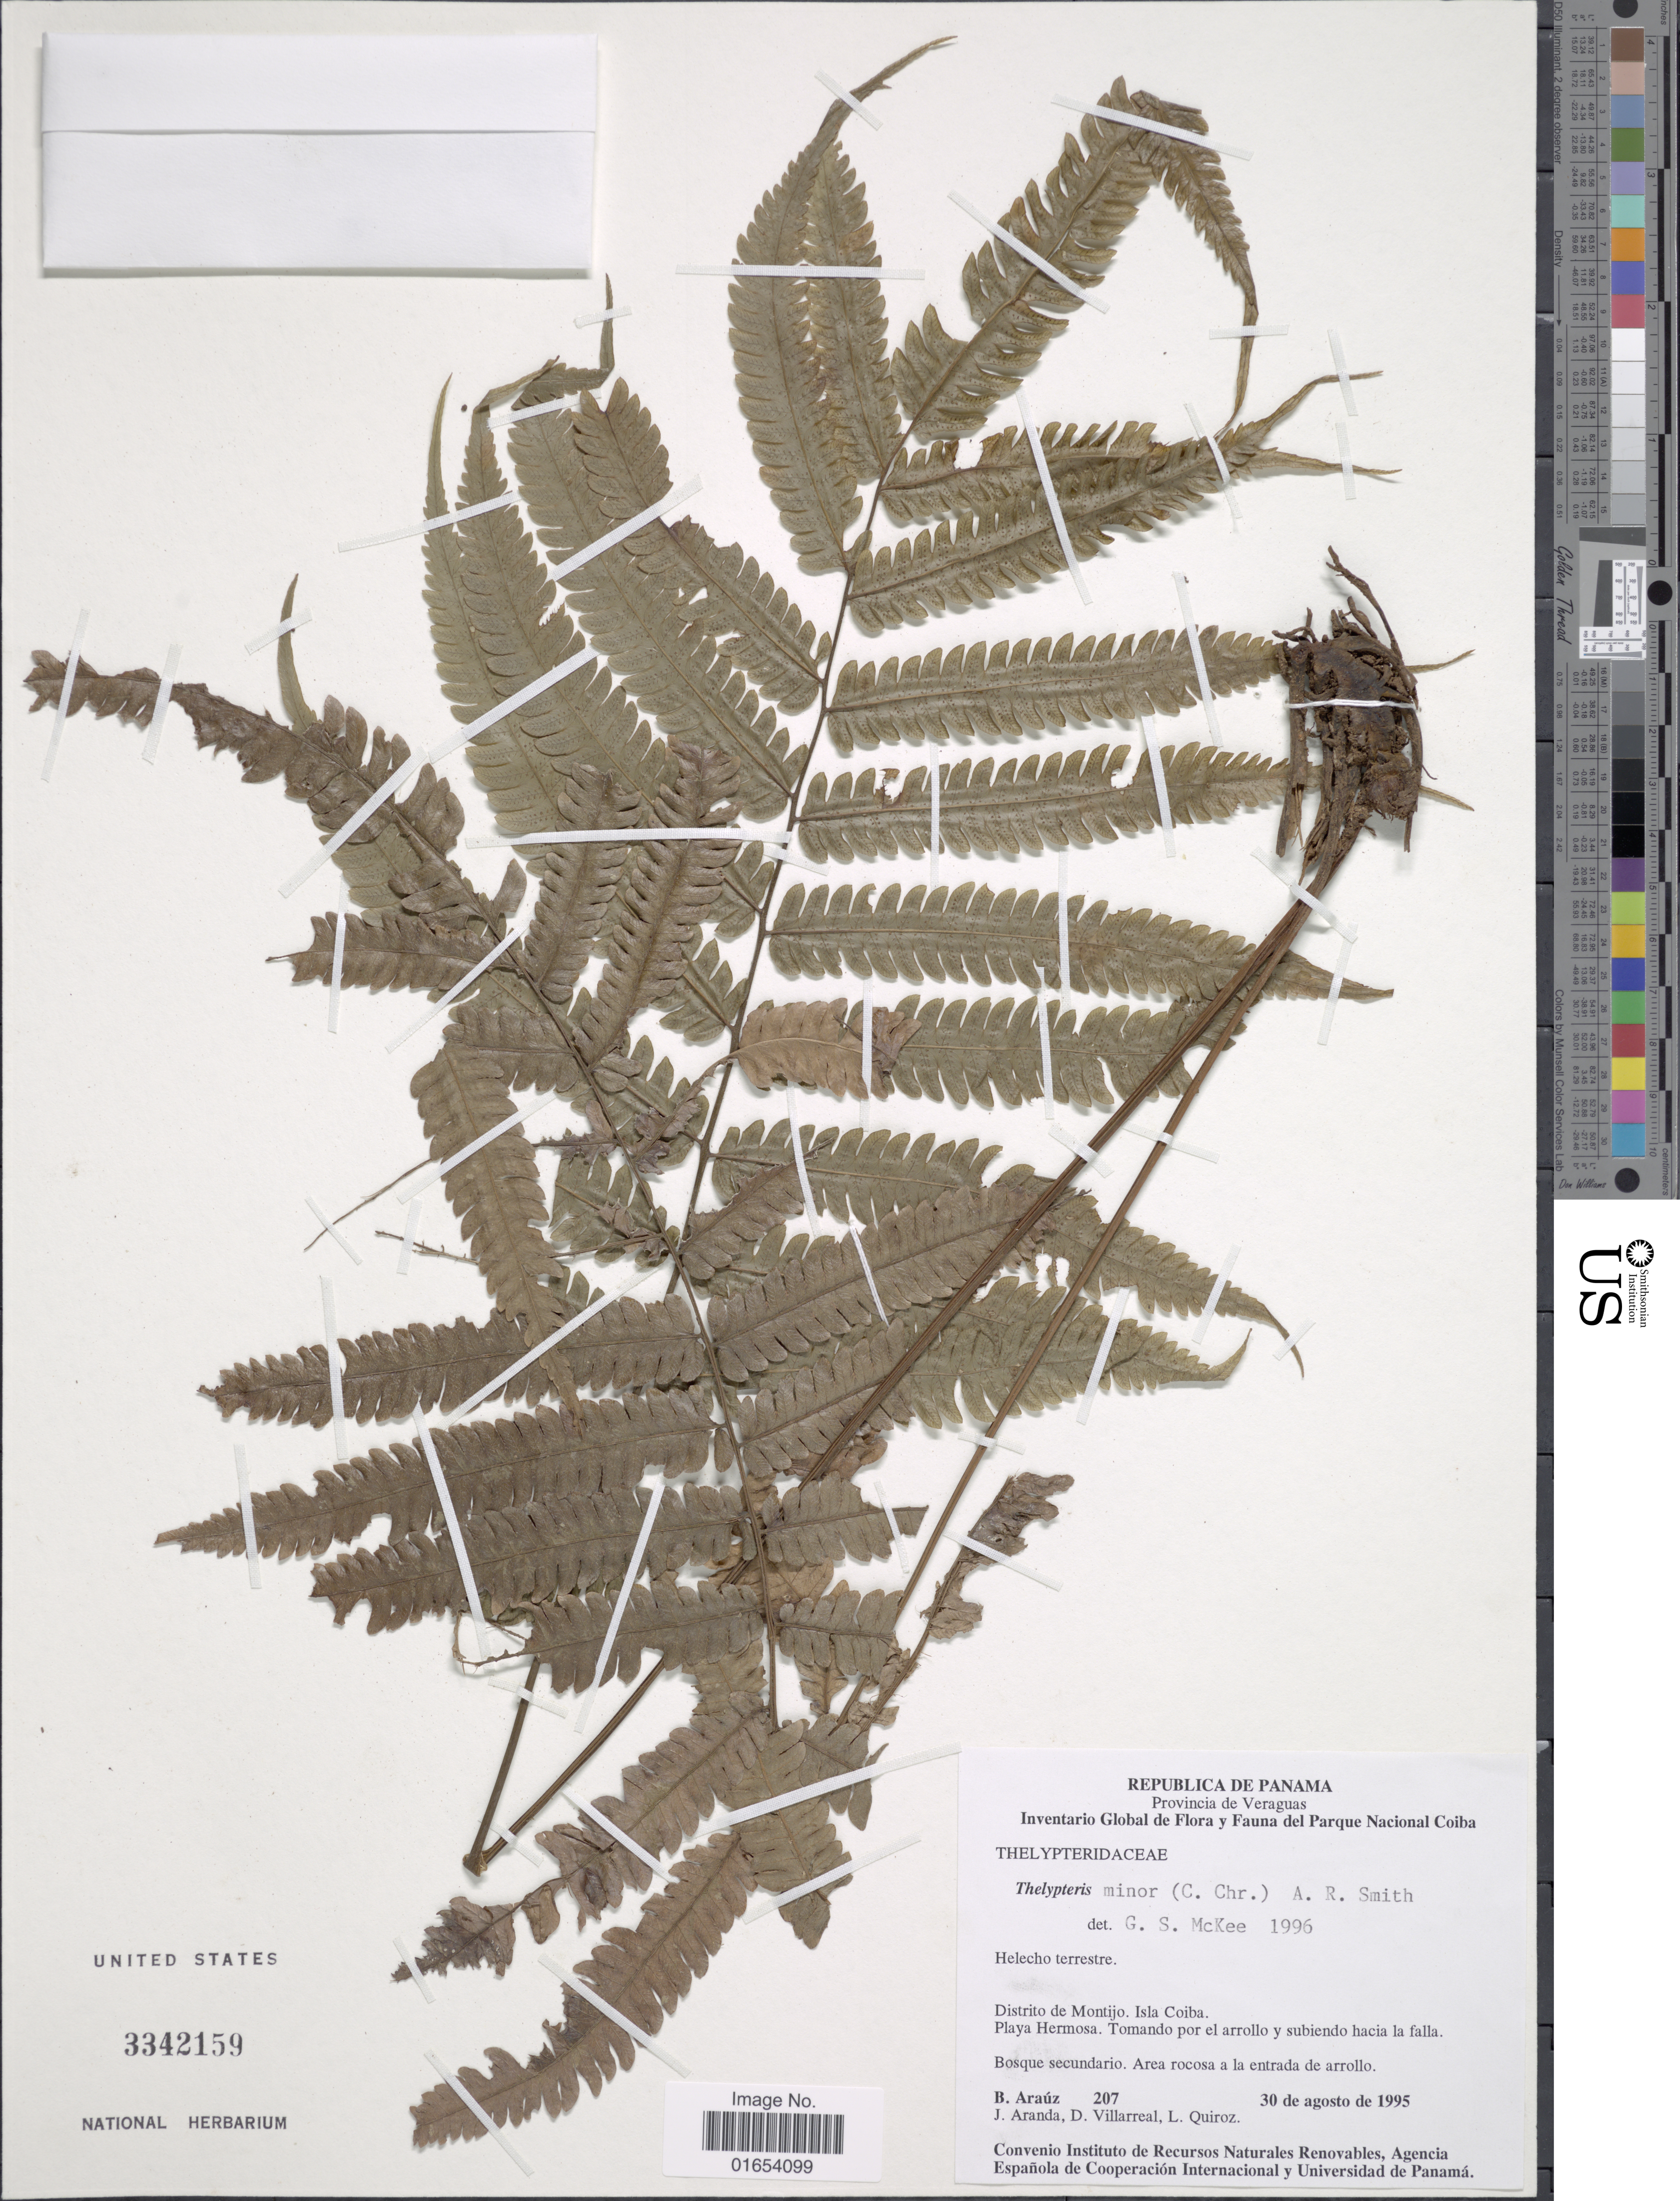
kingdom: Plantae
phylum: Tracheophyta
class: Polypodiopsida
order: Polypodiales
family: Thelypteridaceae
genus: Goniopteris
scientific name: Goniopteris minor (C. Chr.) comb. nov., ined 2015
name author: (C. Chr.)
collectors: B. Araúz, J. Aranda, D. Villarreal & L. Quiroz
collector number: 207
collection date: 1995-08-30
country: Panama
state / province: Veraguas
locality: Panama, Provincia de Veraguas, Distrito de Montijo, Isla Coiba, Playa Hermosa, Tomando por el arrollo y subiendo hacia la falla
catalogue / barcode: US 3342159